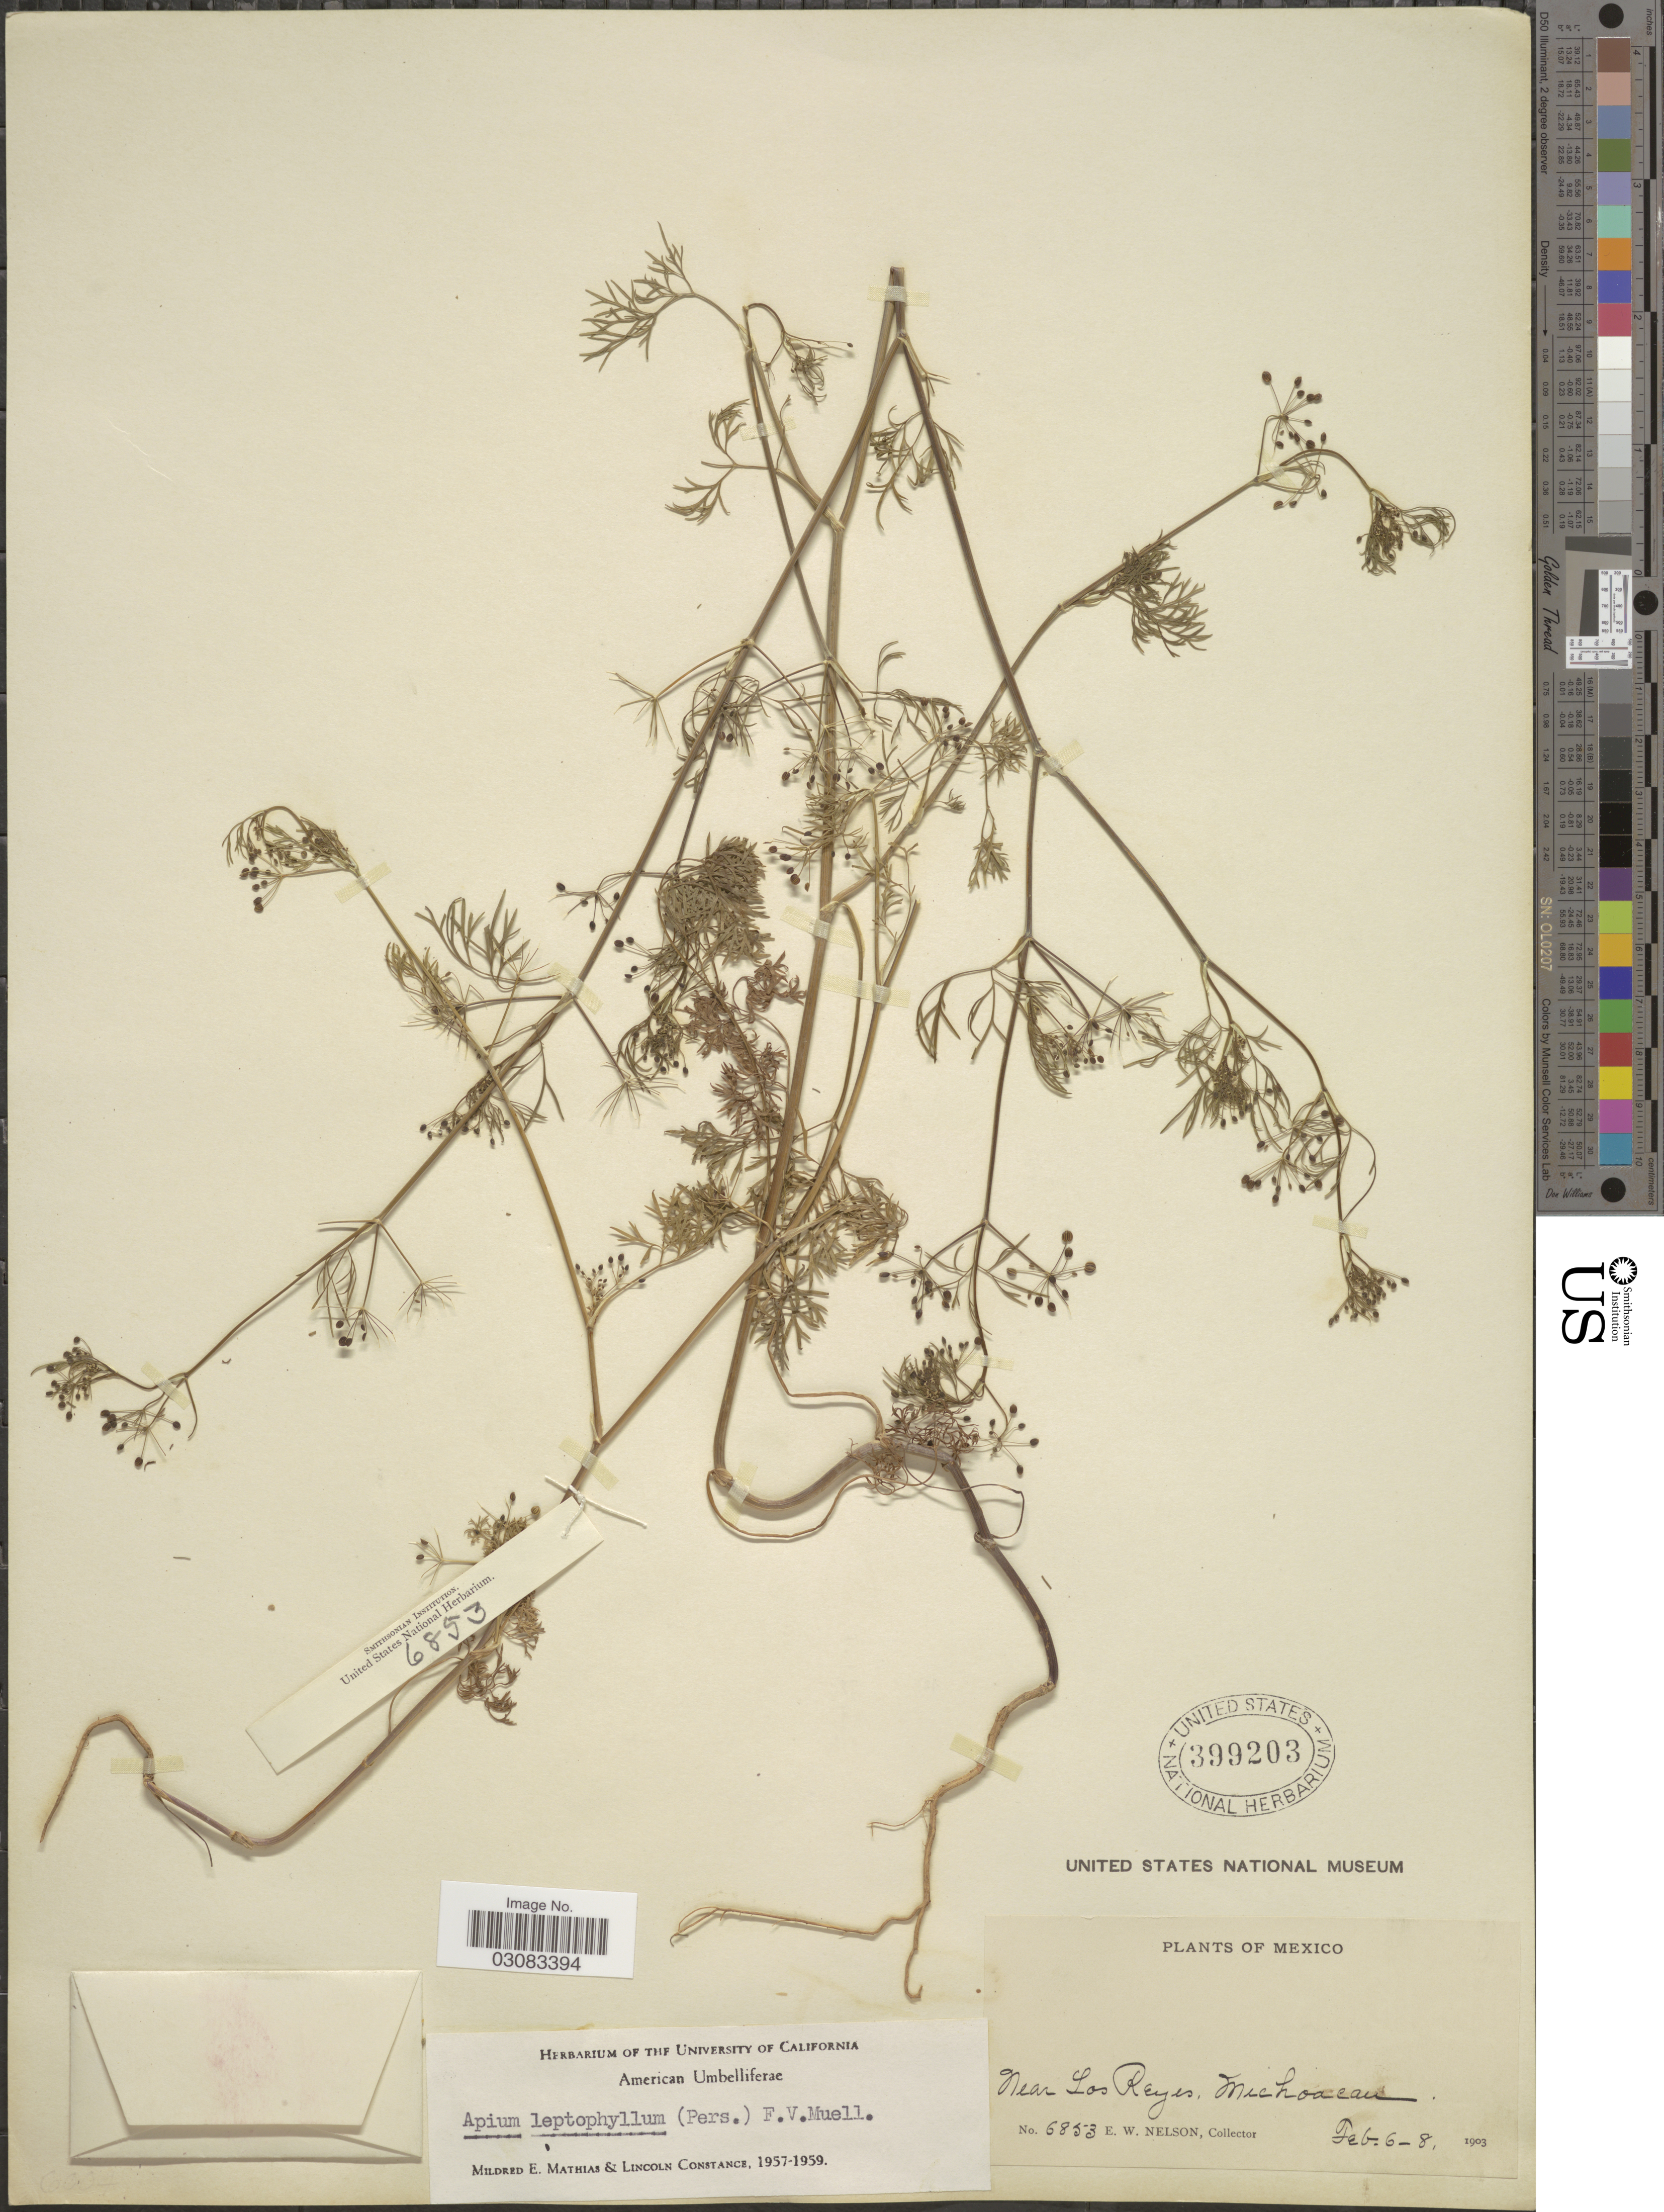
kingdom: Plantae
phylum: Tracheophyta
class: Magnoliopsida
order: Apiales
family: Apiaceae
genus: Cyclospermum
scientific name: Cyclospermum leptophyllum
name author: (Pers.) Sprague ex Britton & P. Wilson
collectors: E. W. Nelson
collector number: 6853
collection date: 1903-02-06/1903-02-08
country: Mexico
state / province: Michoacán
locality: Near Los Reyes.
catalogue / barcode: US 399203